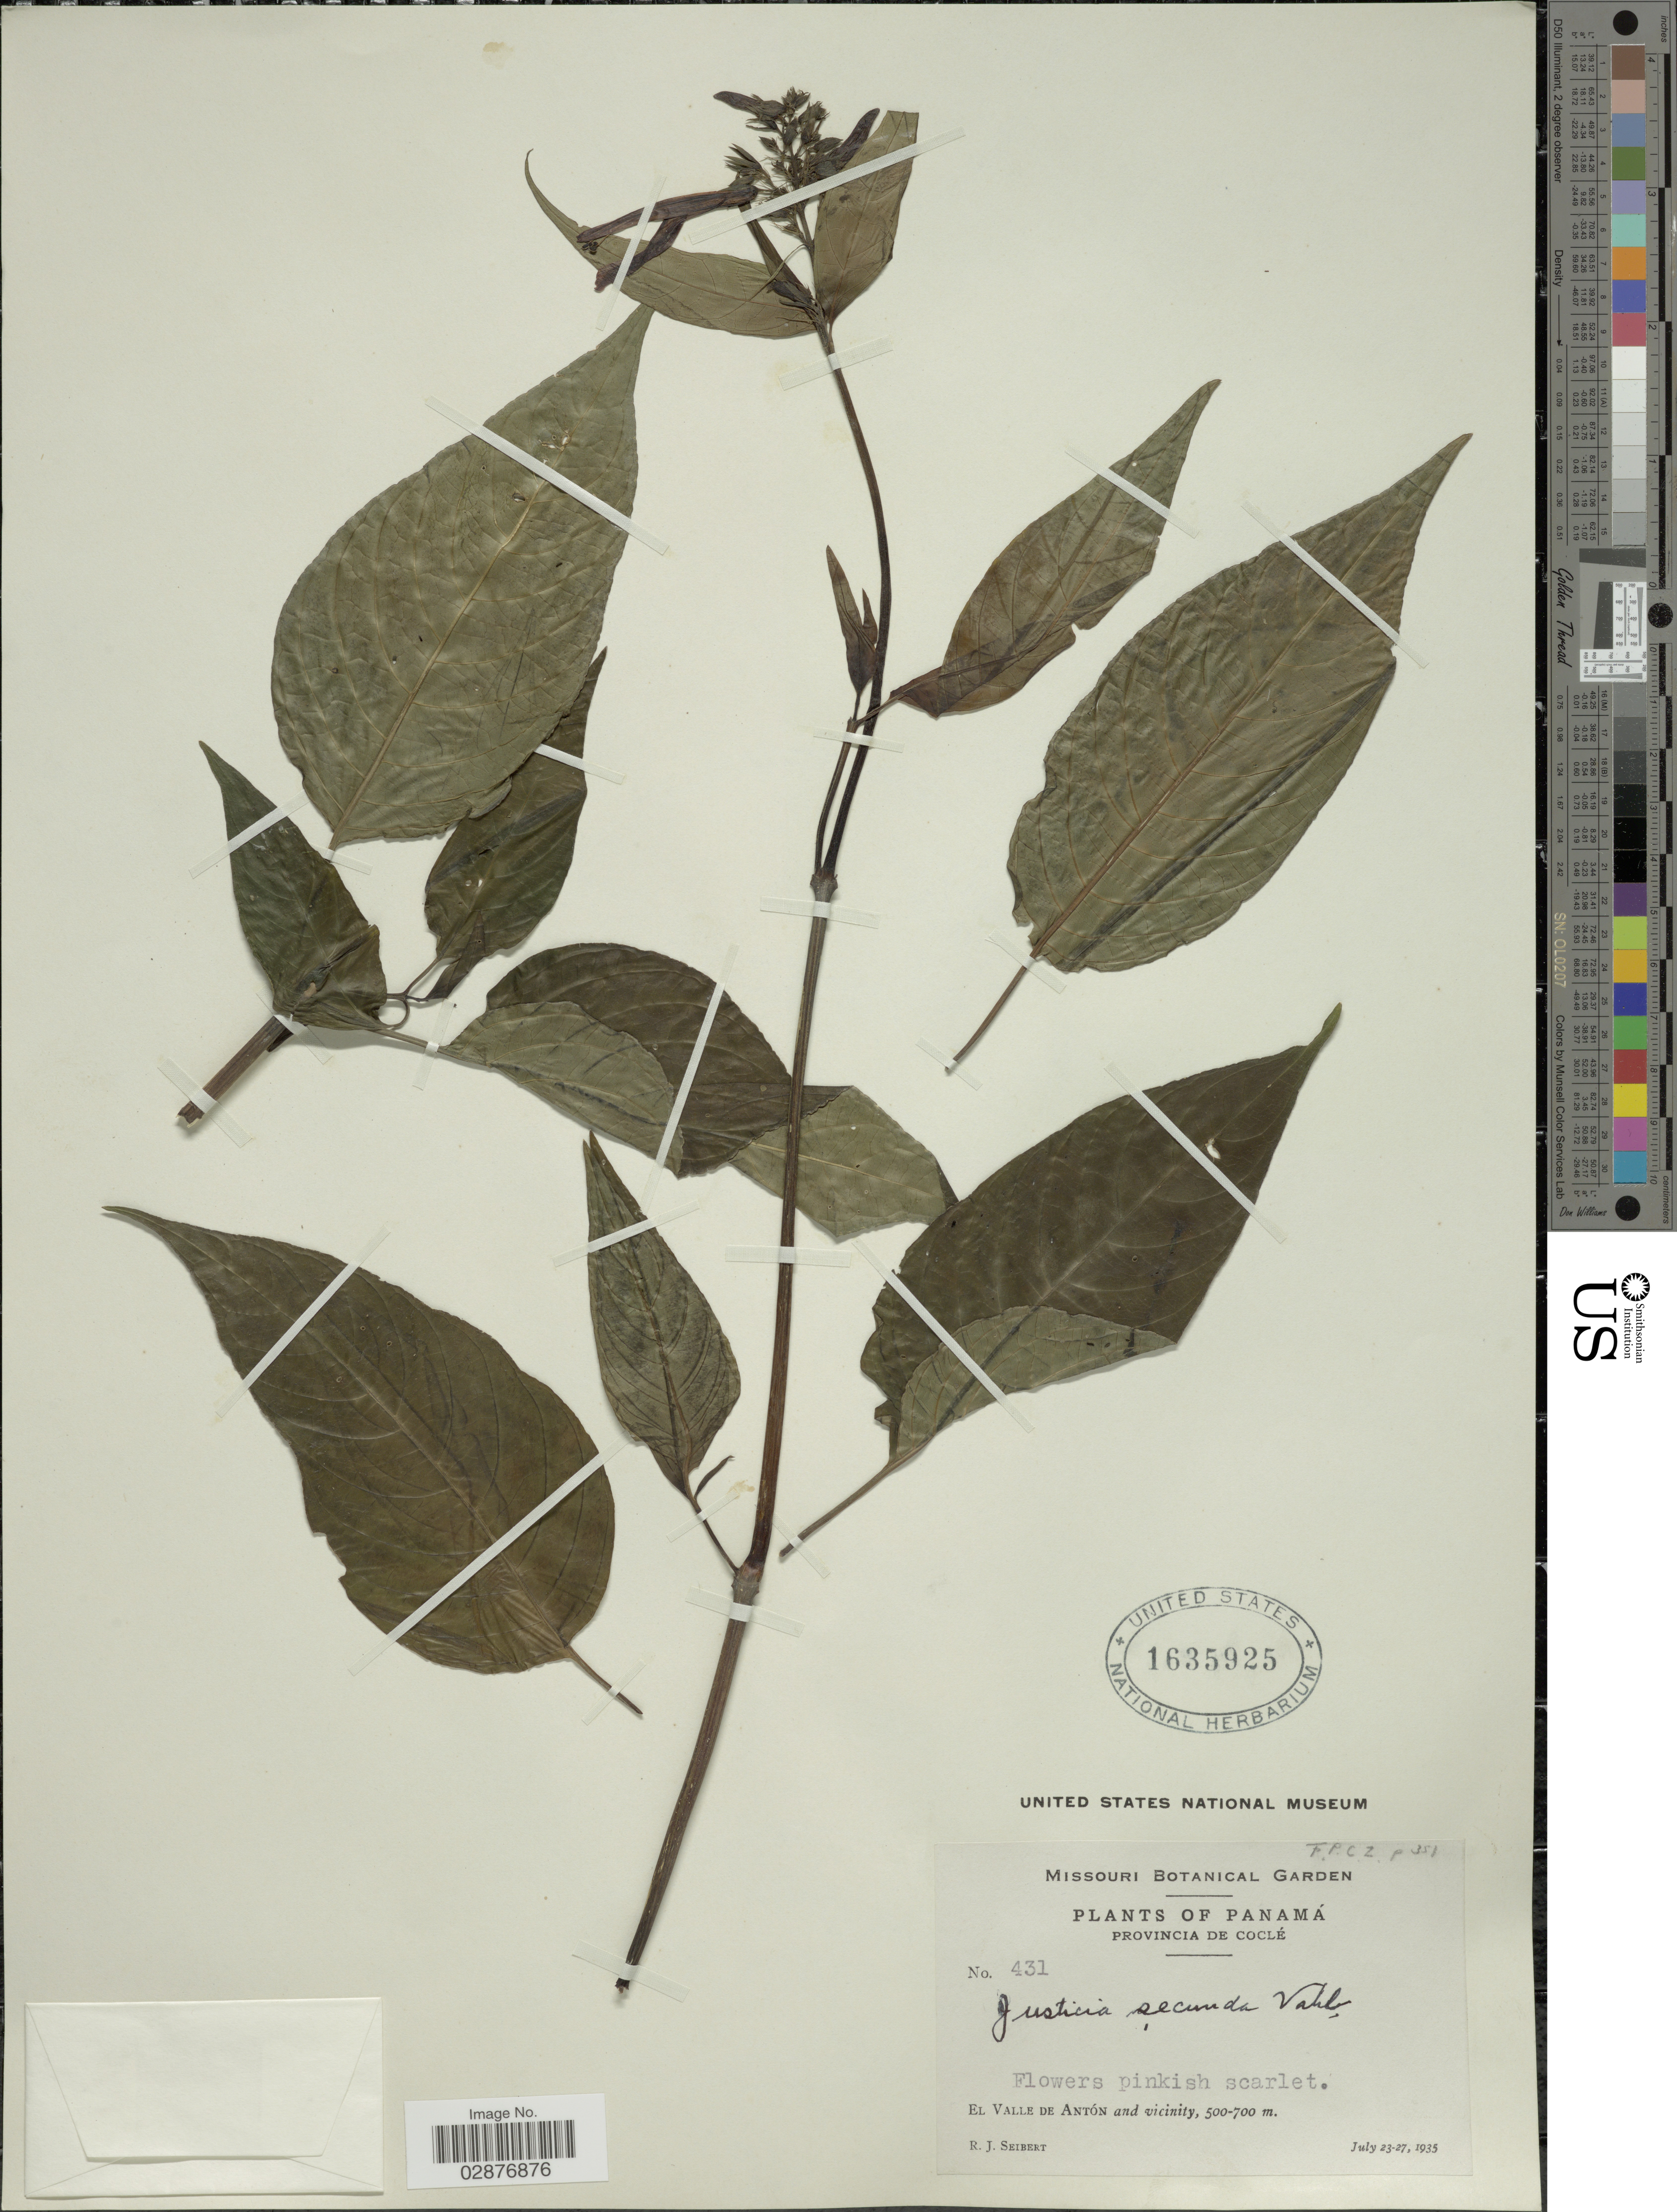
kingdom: Plantae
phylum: Tracheophyta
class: Magnoliopsida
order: Lamiales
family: Acanthaceae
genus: Justicia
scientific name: Justicia secunda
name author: Vahl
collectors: R. J. Seibert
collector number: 431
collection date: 1935-07-23/1935-07-27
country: Panama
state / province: Coclé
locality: El Valle de Antón and vicinity.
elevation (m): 500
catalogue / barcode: US 1635925